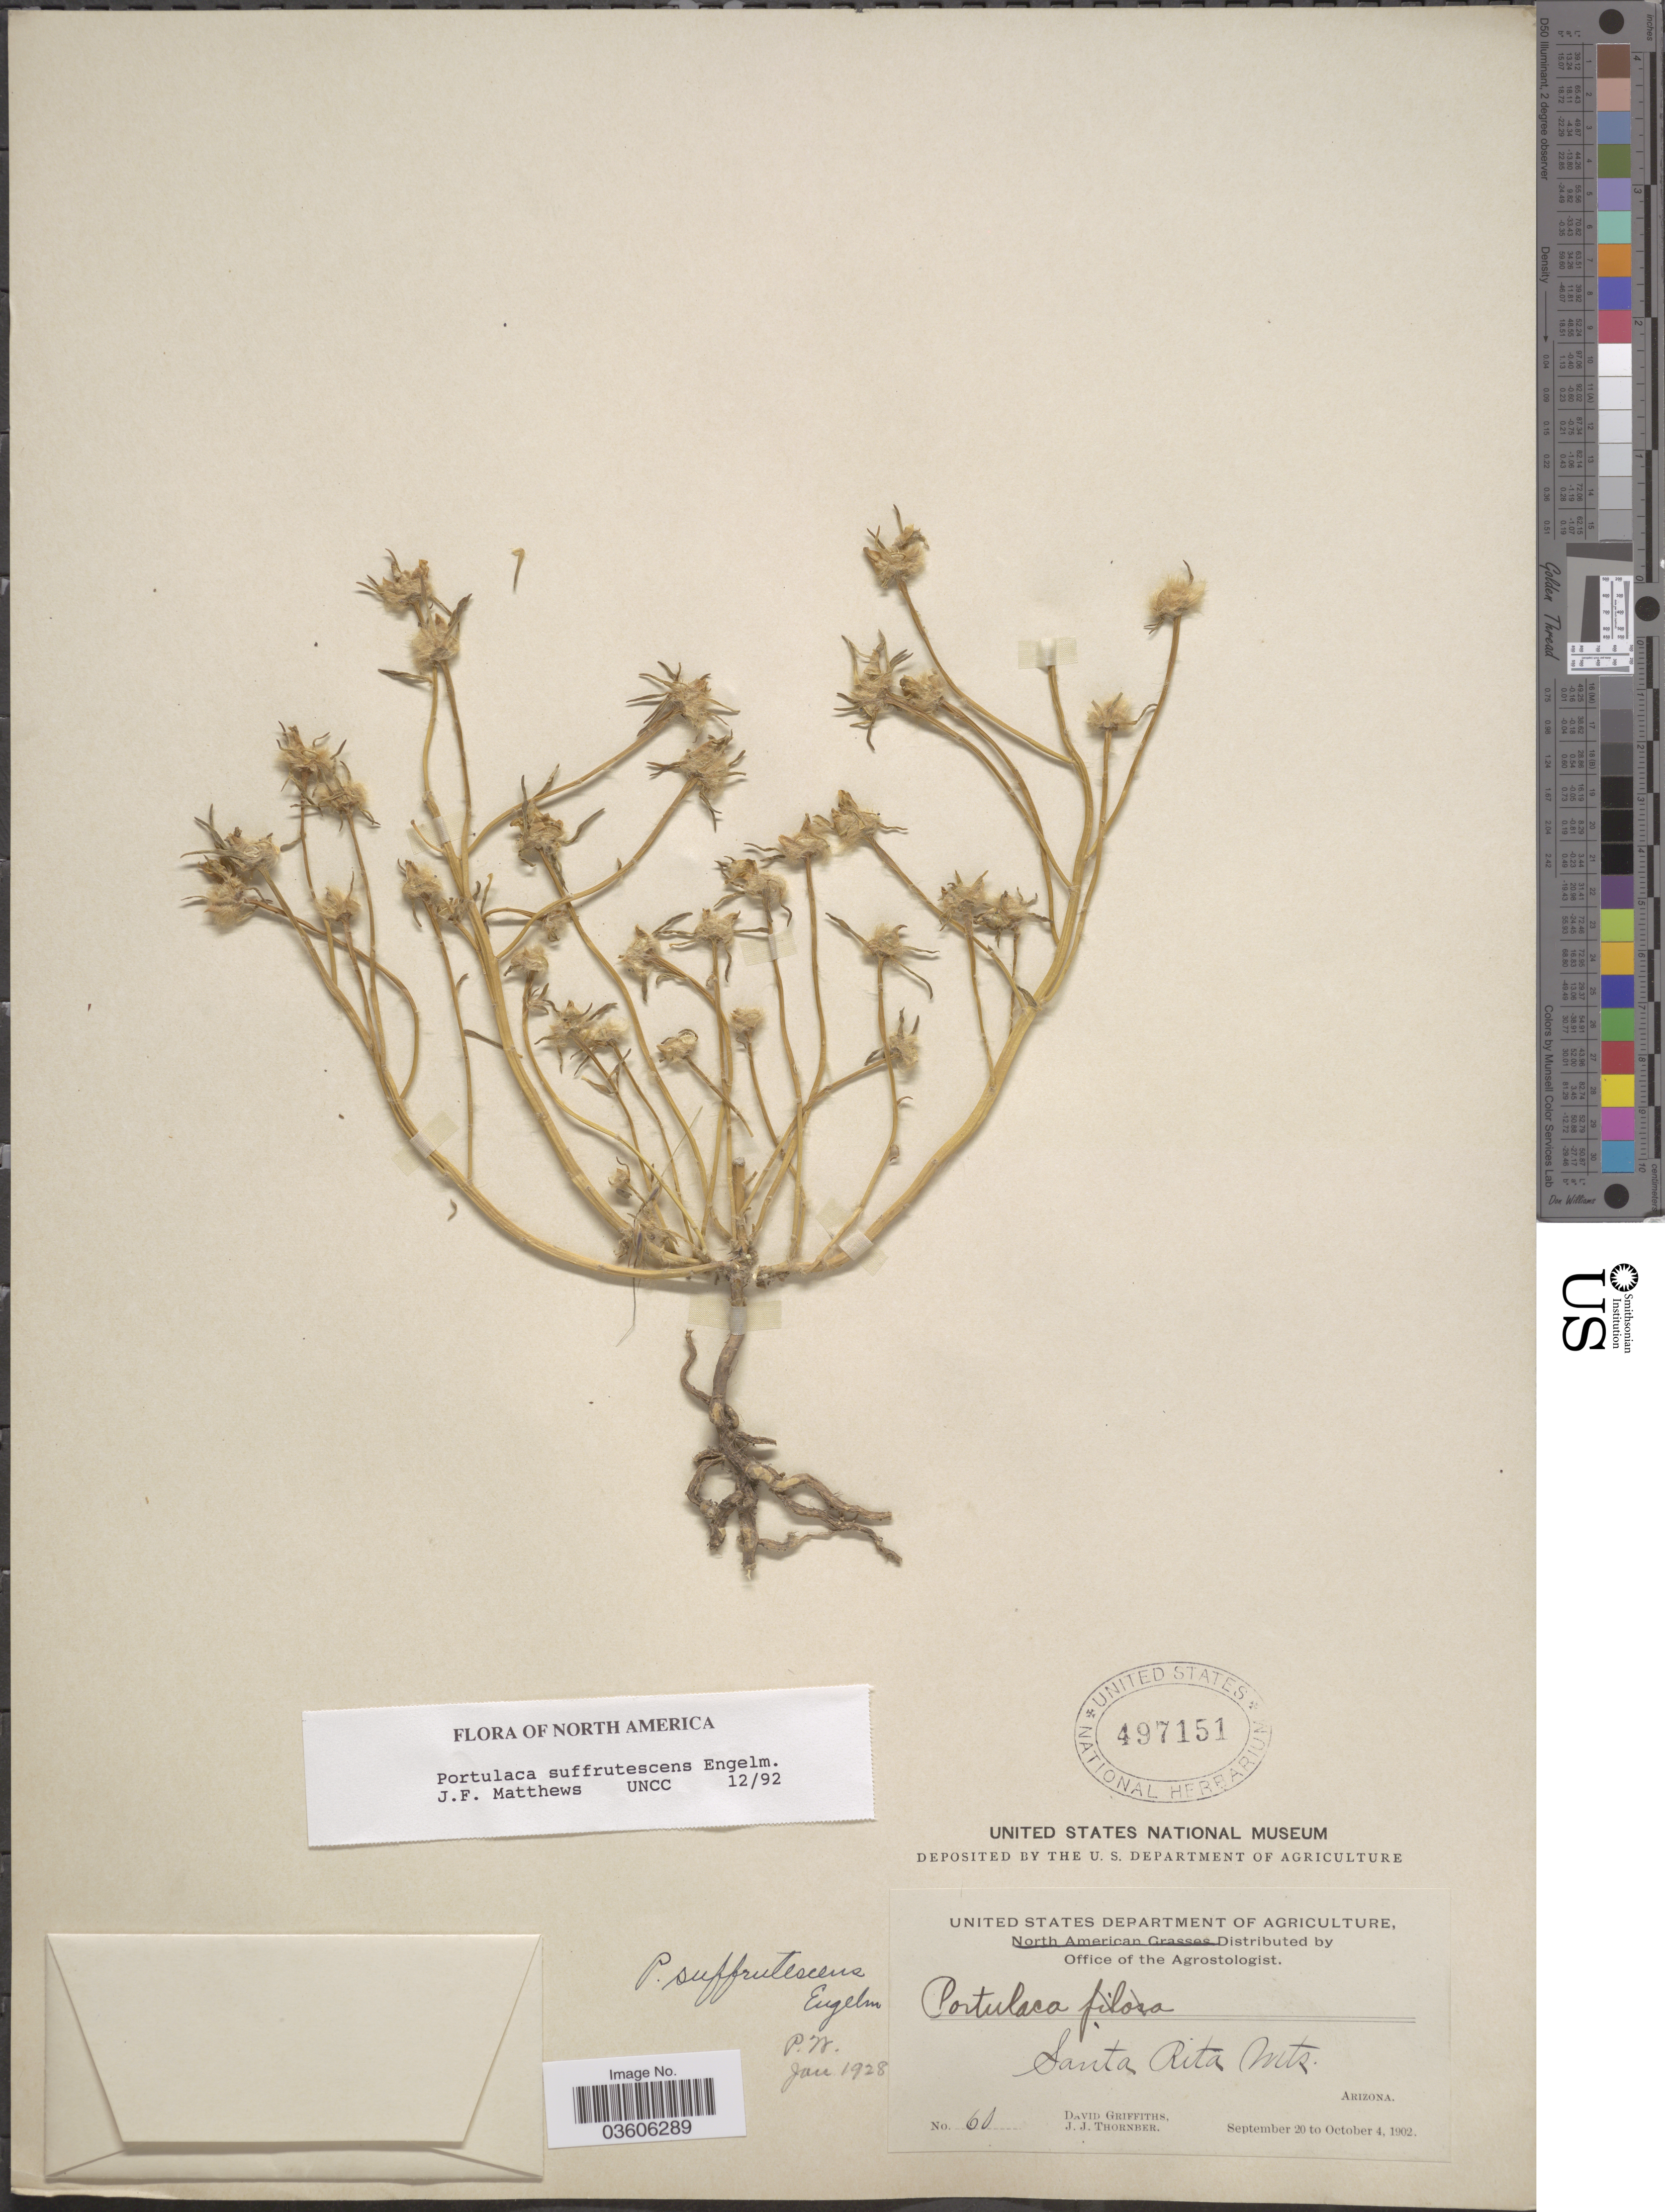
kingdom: Plantae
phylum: Tracheophyta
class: Magnoliopsida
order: Caryophyllales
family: Portulacaceae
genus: Portulaca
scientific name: Portulaca suffrutescens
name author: Engelm.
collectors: D. Griffiths & J. Thornber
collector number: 60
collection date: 1902-09-20/1902-10-04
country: United States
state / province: Arizona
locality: Santa Rita Mts.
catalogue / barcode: US 497151